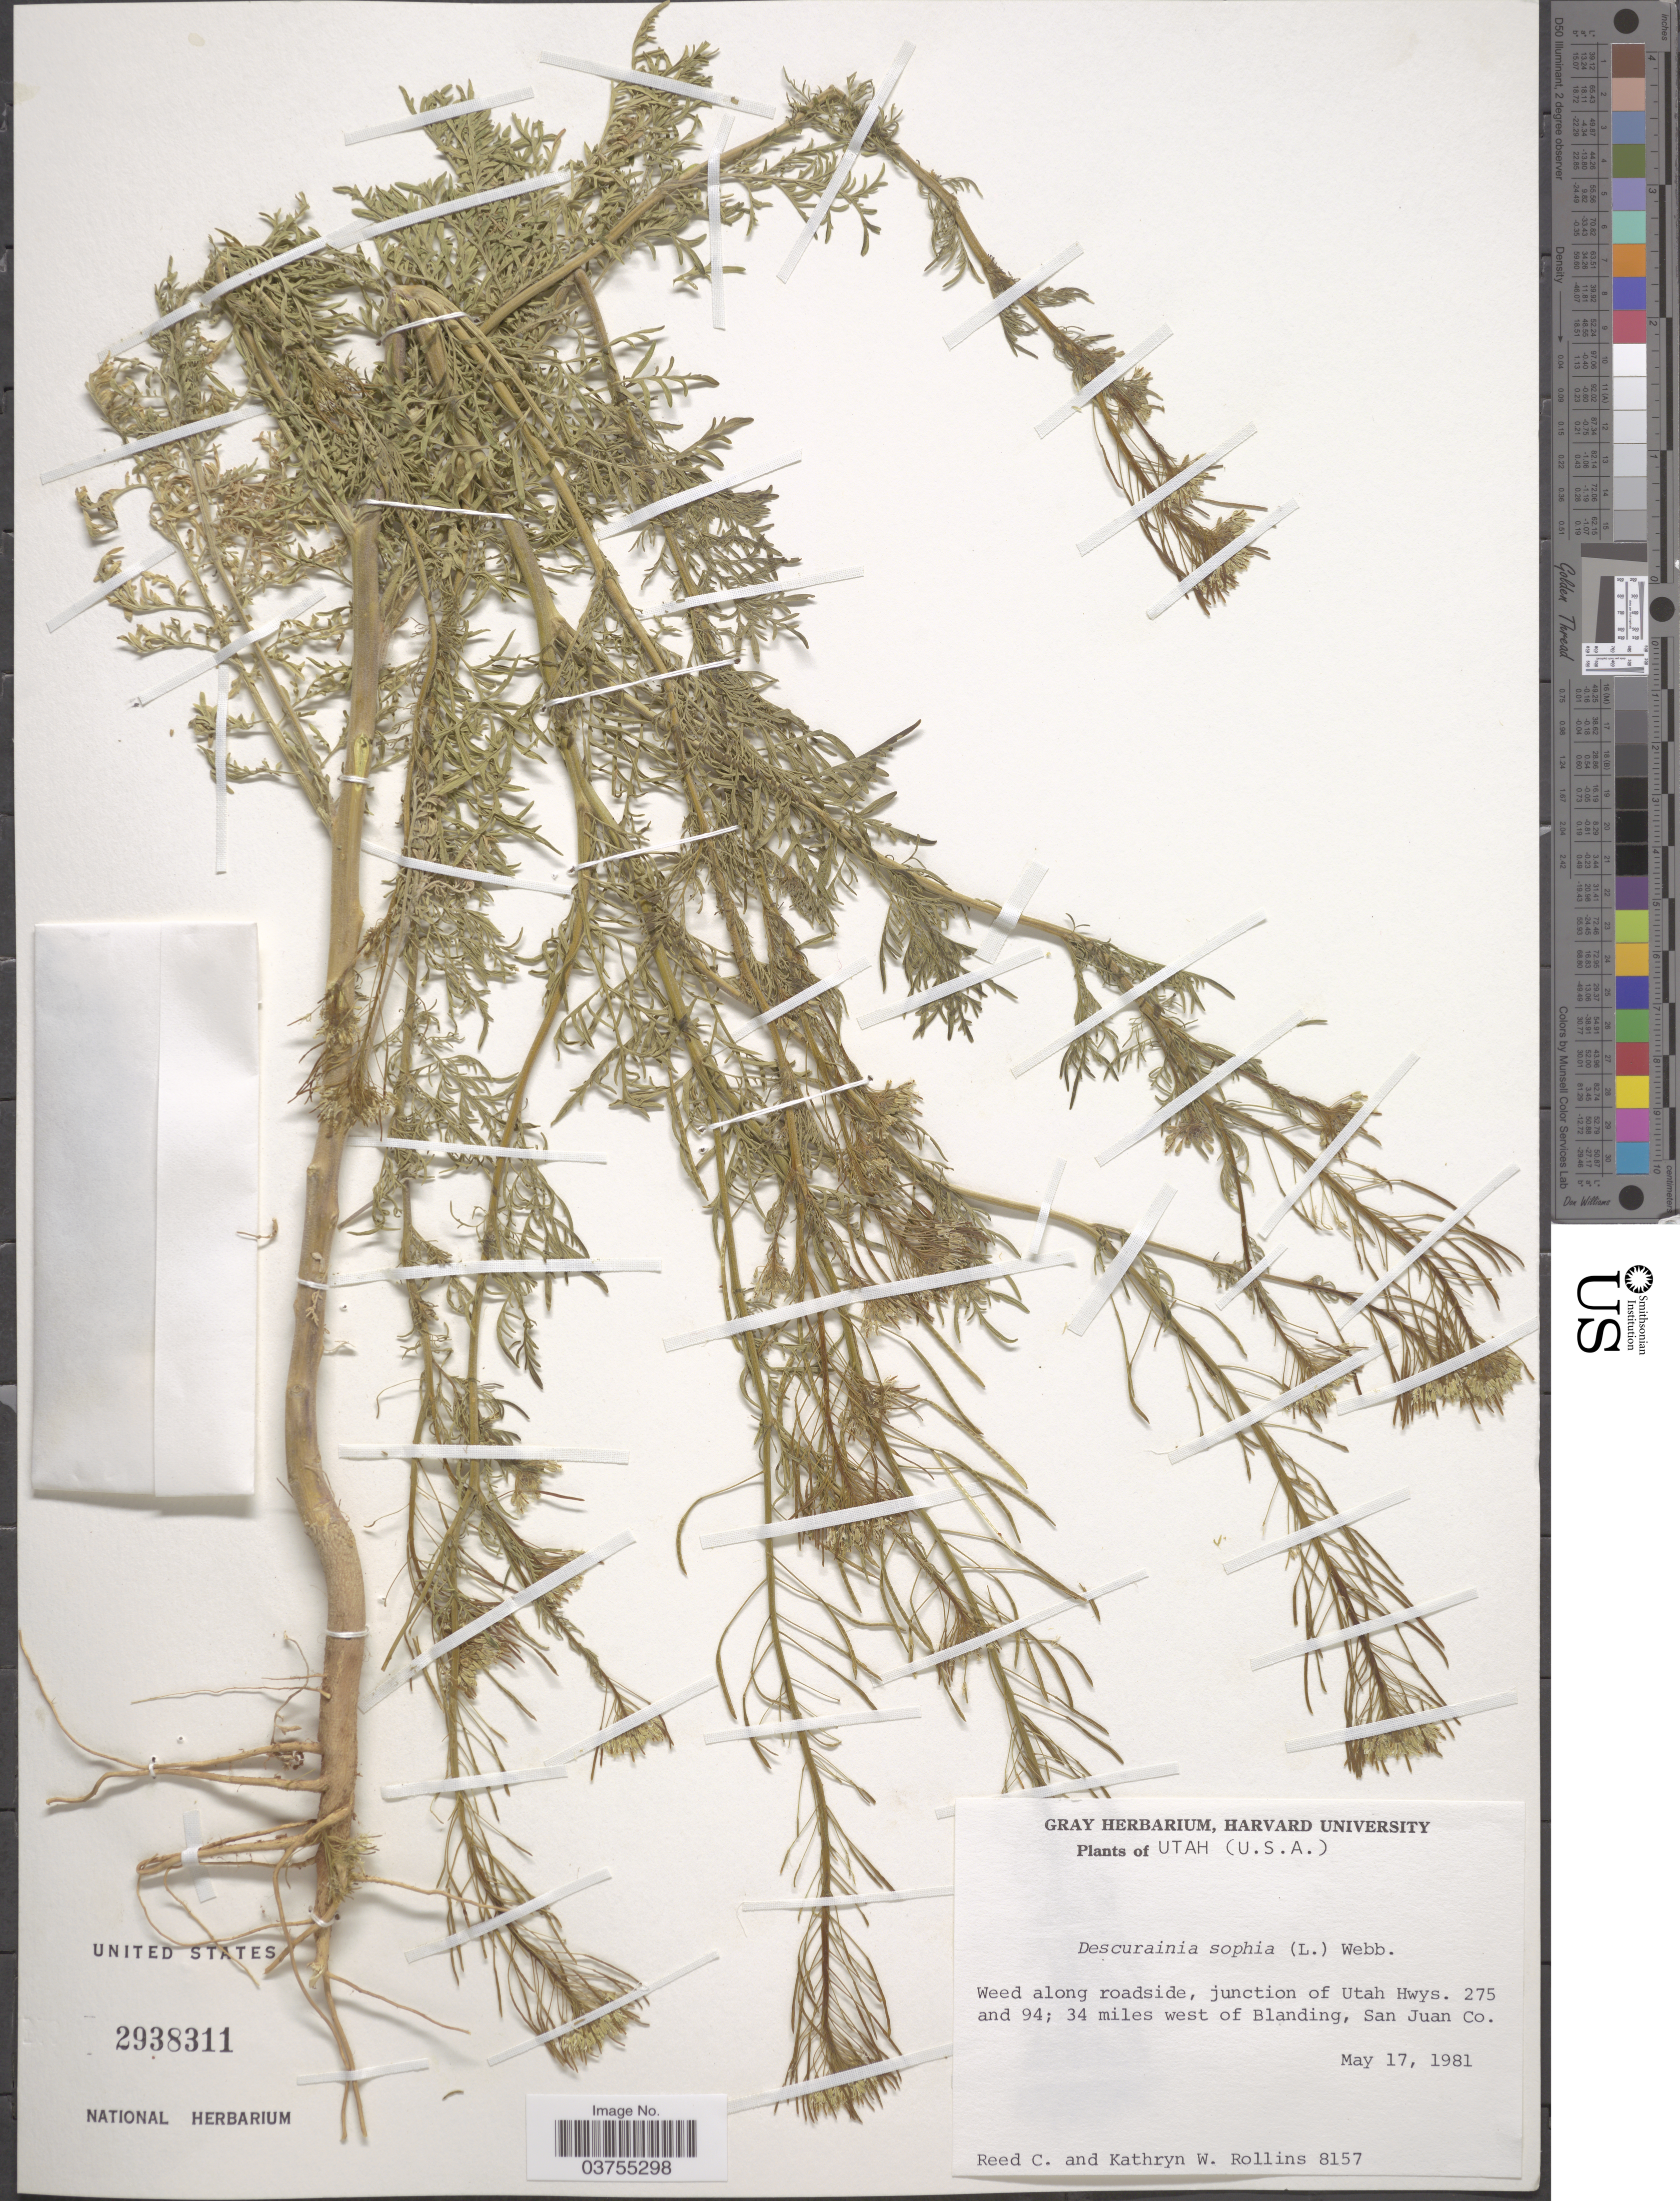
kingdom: Plantae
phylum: Tracheophyta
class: Magnoliopsida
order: Brassicales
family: Brassicaceae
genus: Descurainia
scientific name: Descurainia sophia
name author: (L.) Webb ex Prantl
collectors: R. C. Rollins & K. W. Rollins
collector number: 8157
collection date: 1981-05-17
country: United States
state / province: Utah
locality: Weed along roadside, junction of Utah Hwys. 275 and 94; 34 miles west of Blanding, San Juan Co.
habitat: weed along roadside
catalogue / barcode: US 2938311